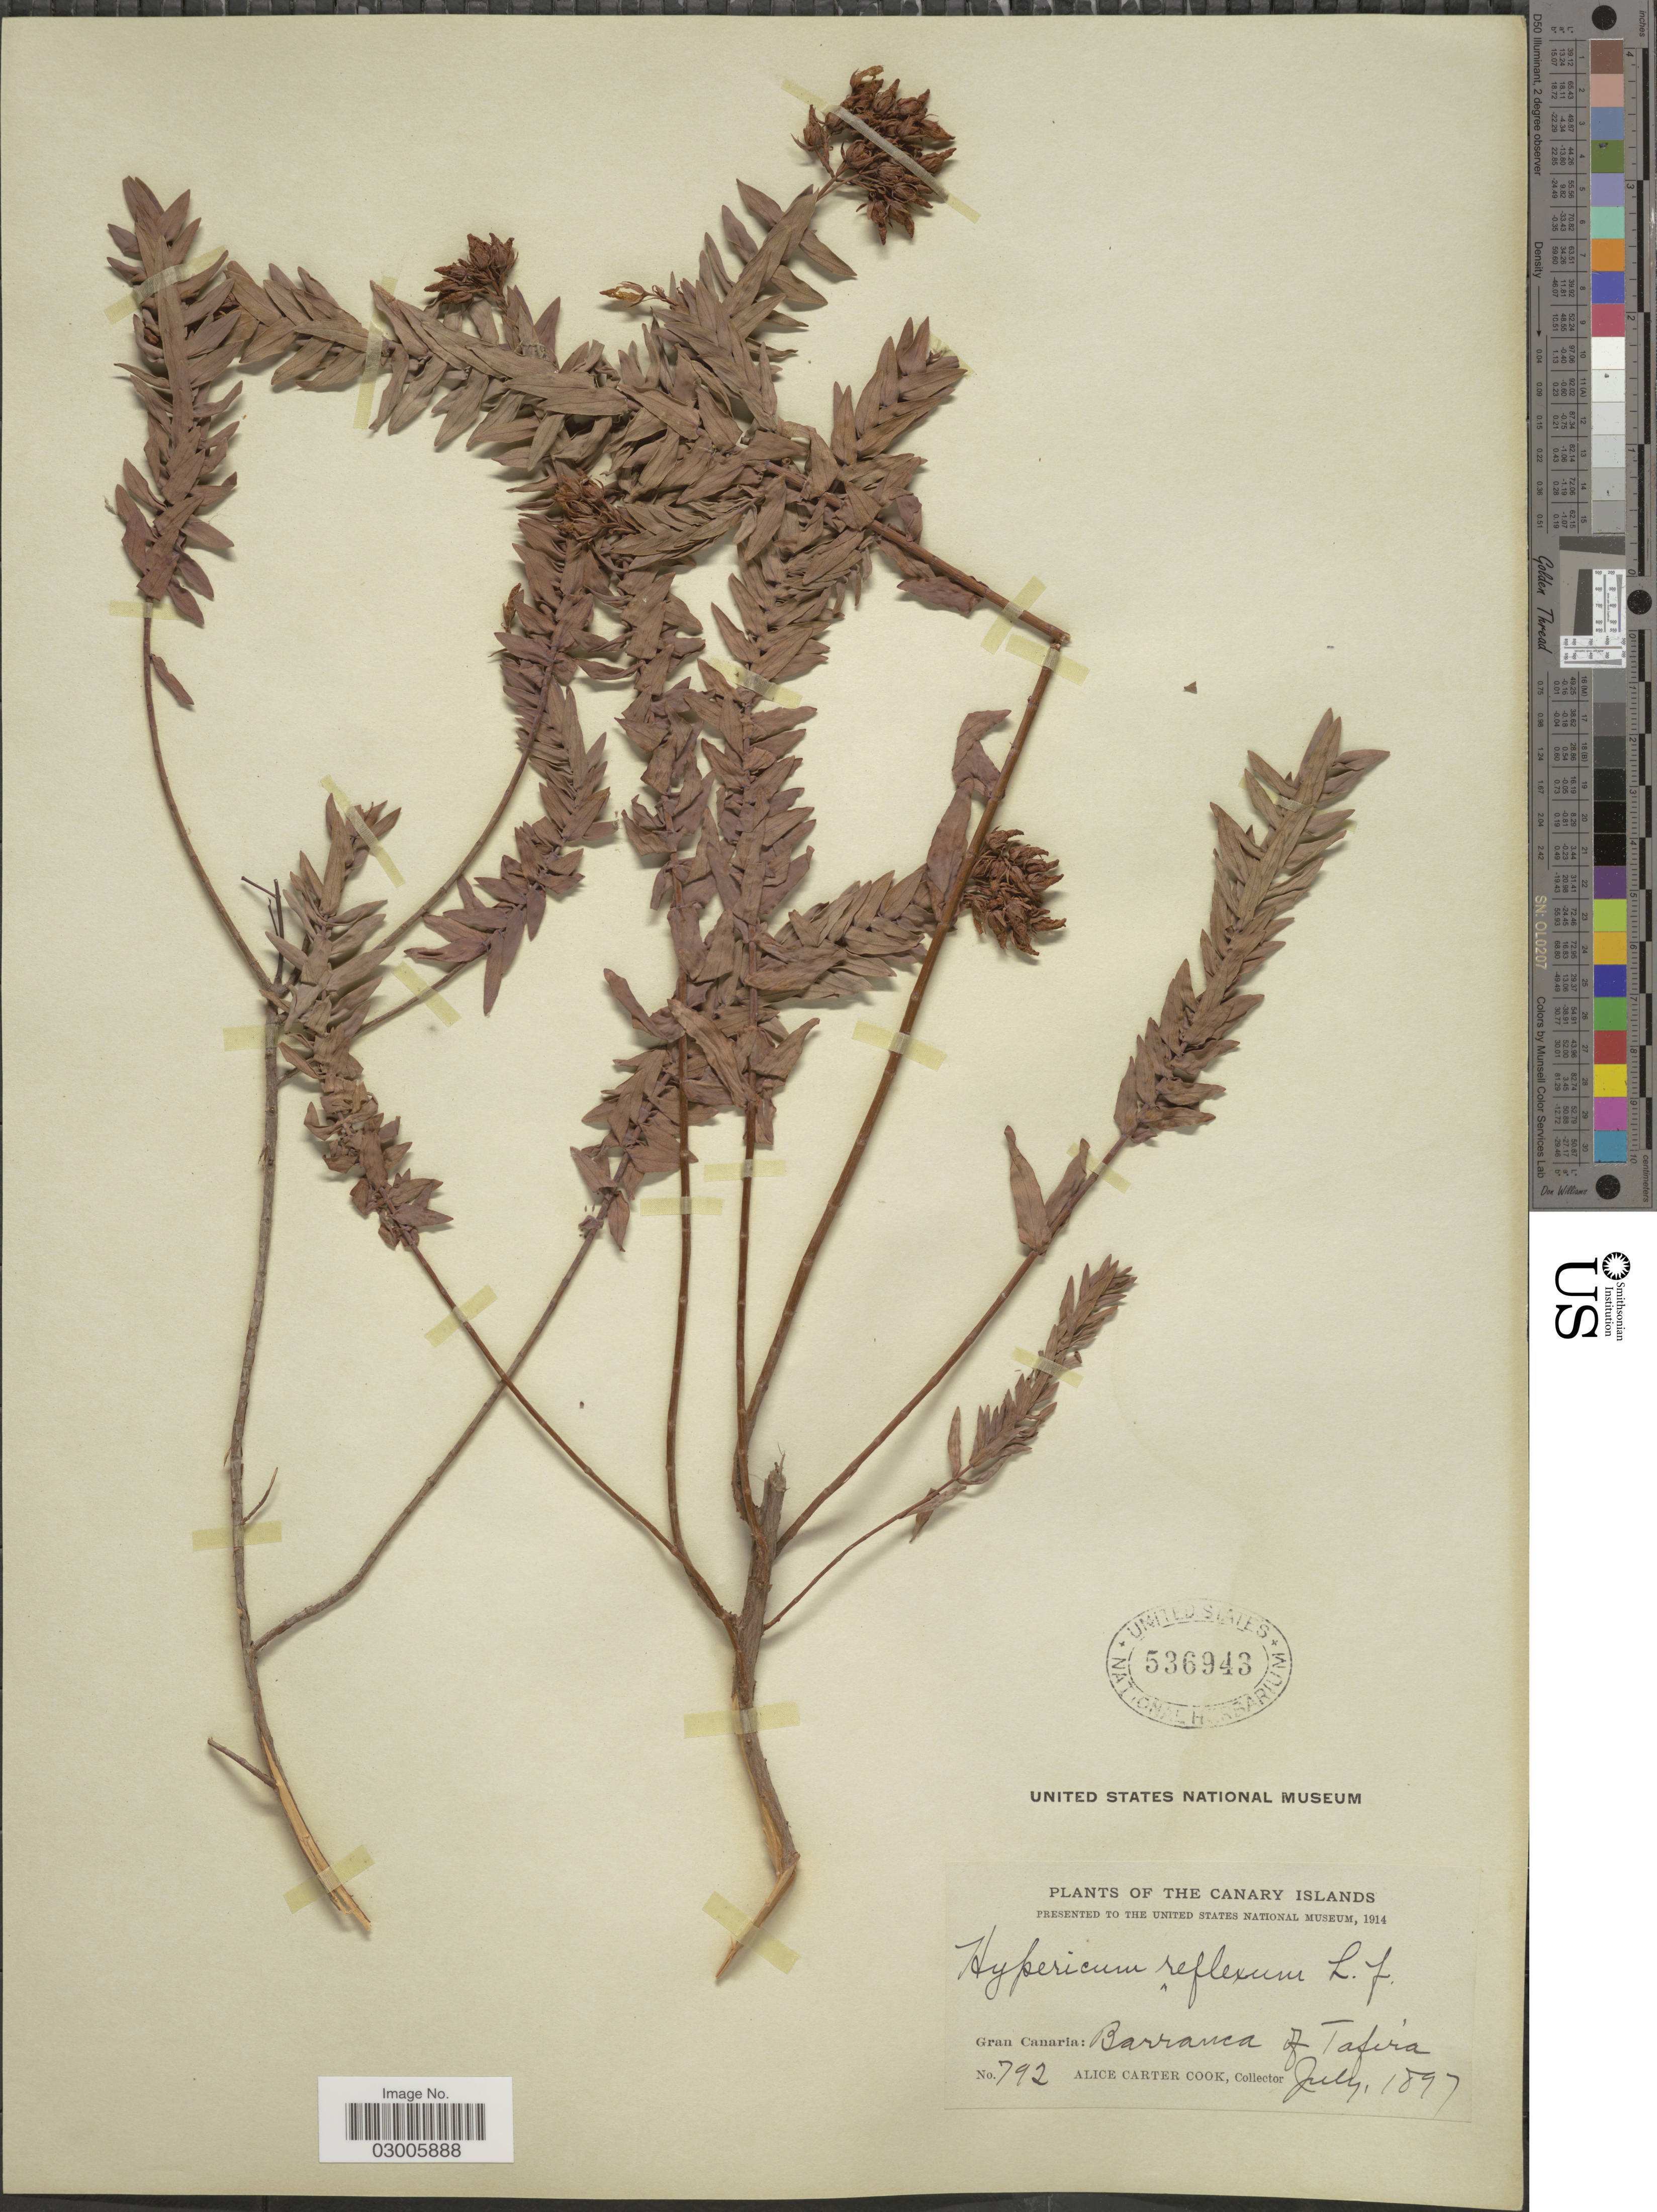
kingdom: Plantae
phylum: Tracheophyta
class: Magnoliopsida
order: Malpighiales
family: Hypericaceae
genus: Hypericum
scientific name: Hypericum reflexum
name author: L. f.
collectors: Alice C. Cook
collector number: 792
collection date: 1897-07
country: Spain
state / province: Canarias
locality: Canary Islands. Gran Canaria: Barranca of Tafira.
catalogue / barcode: US 536943